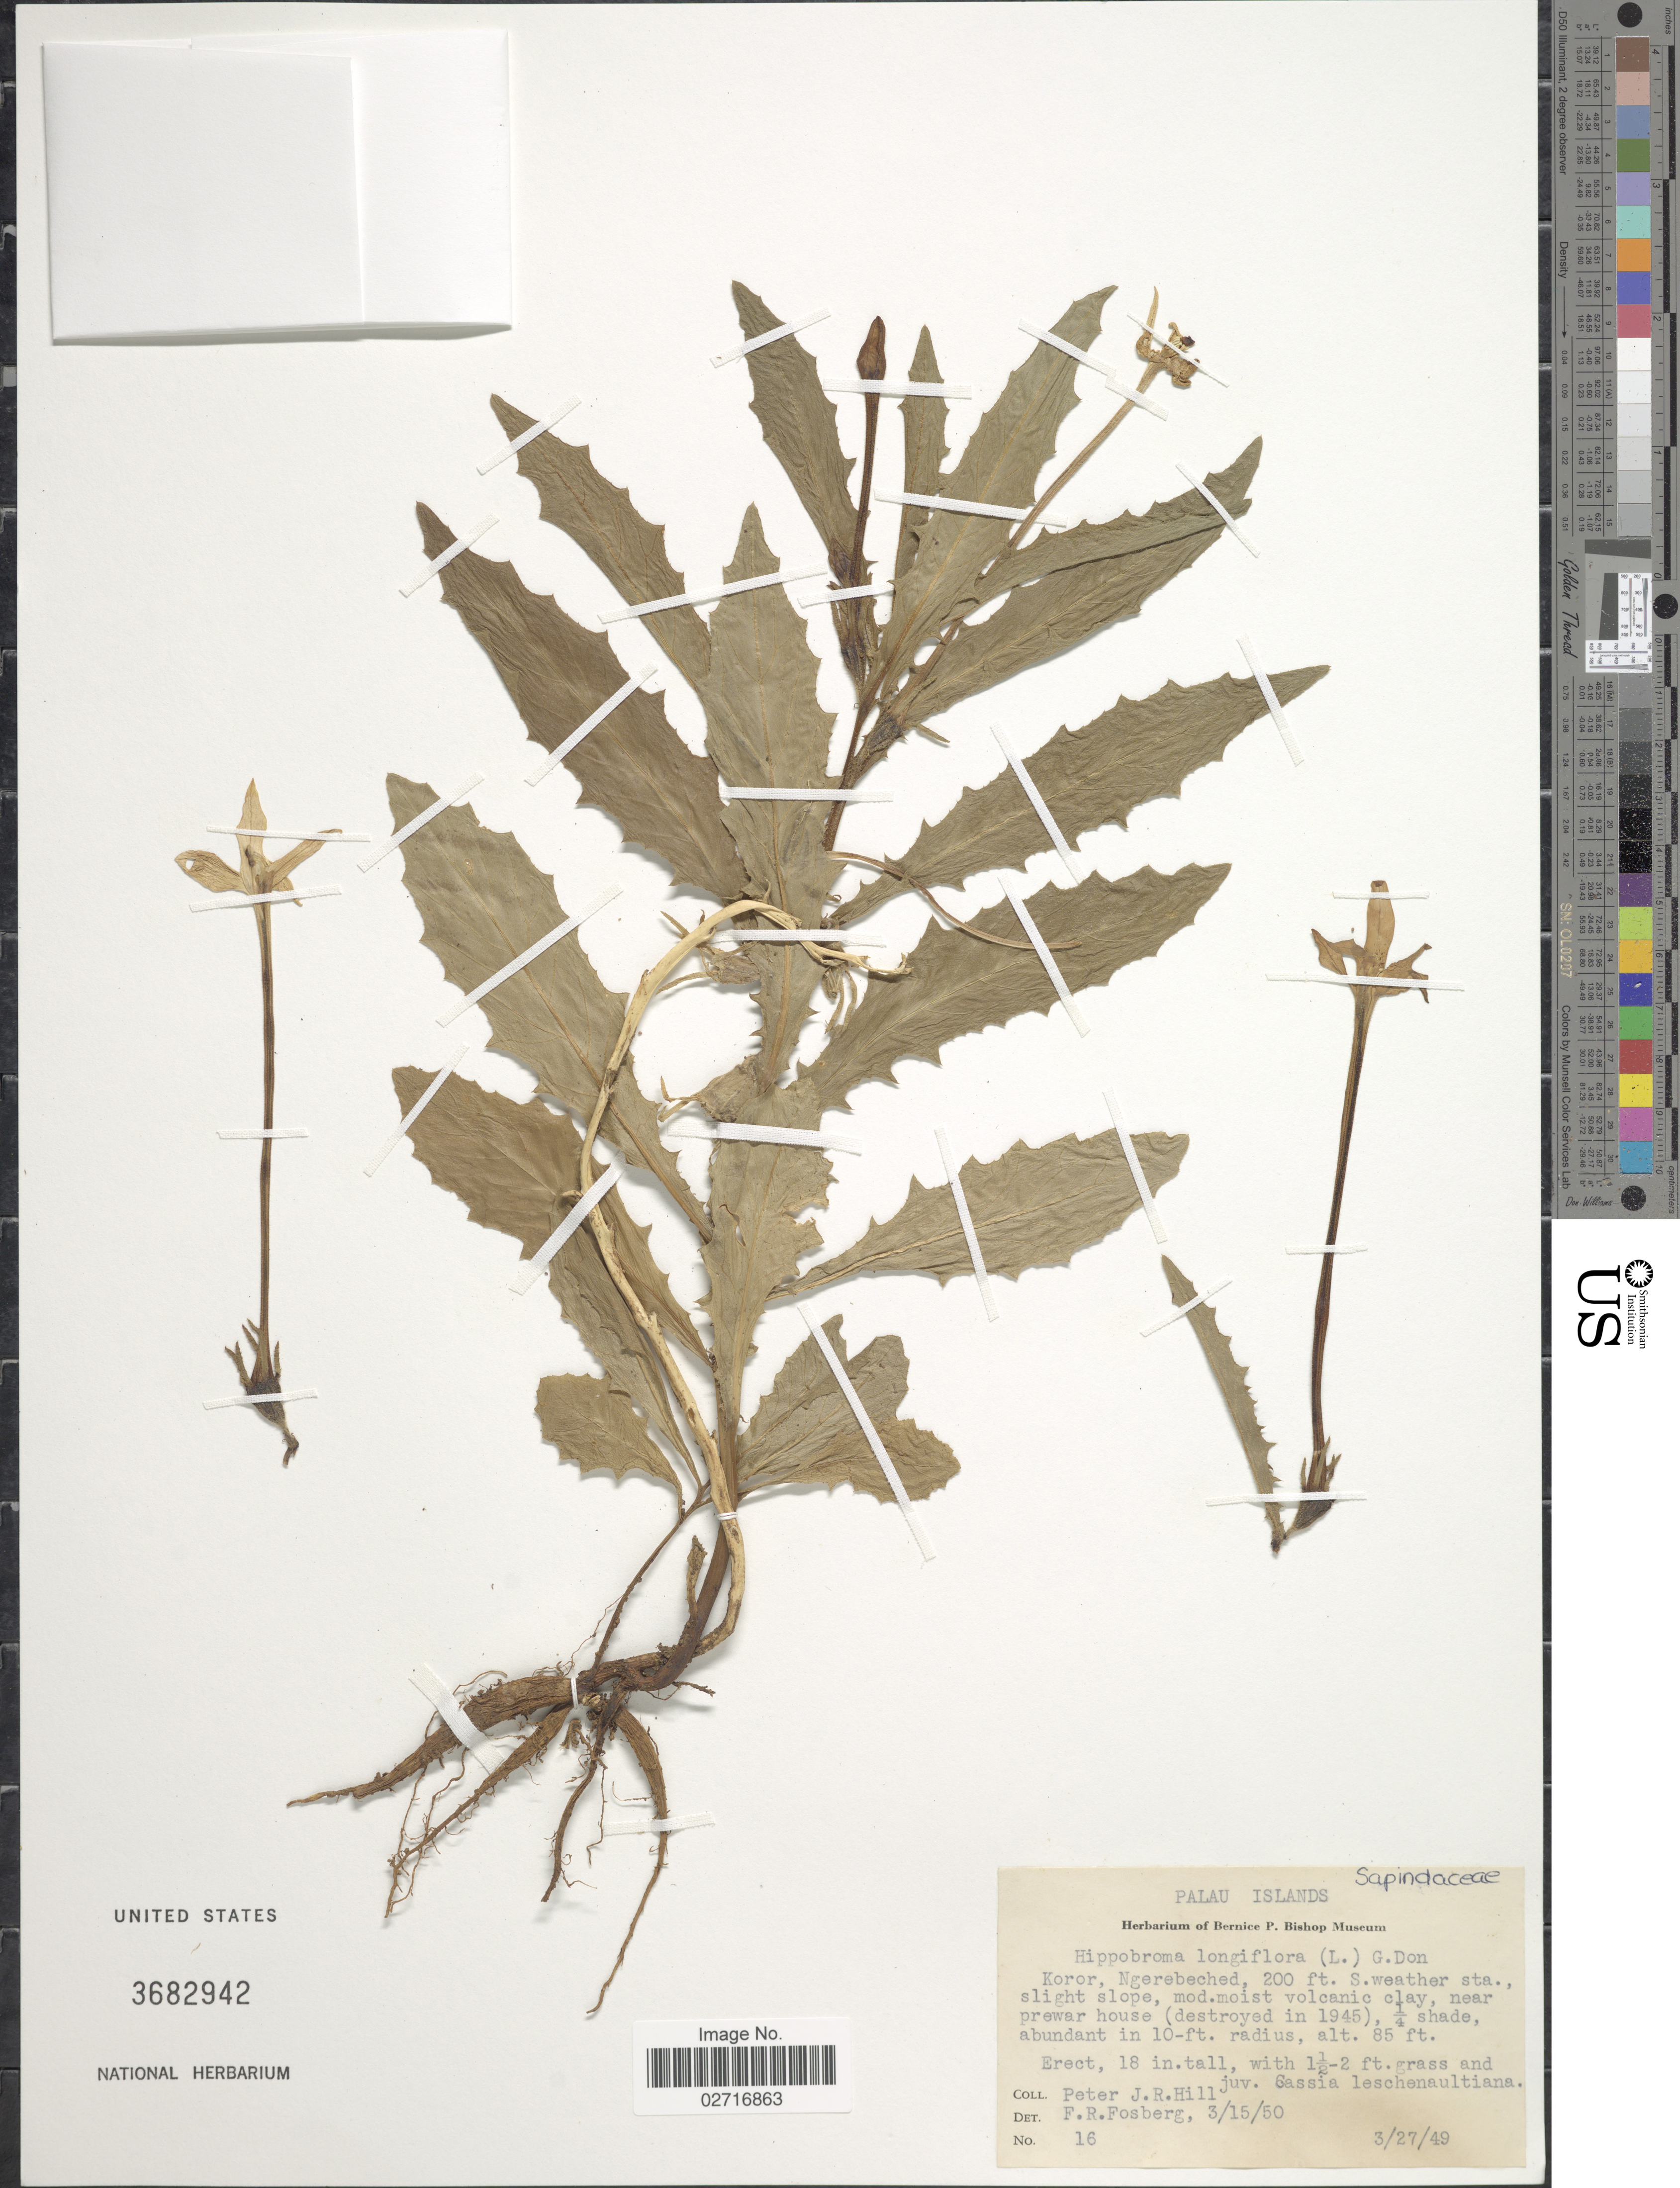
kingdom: Plantae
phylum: Tracheophyta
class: Magnoliopsida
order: Asterales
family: Campanulaceae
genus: Hippobroma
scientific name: Hippobroma longiflora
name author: (L.) G. Don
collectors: P. J. R. Hill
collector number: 16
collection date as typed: Transcribed d/m/y: 27/3/49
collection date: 1949-03-27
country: Palau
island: Oreor [Koror]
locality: Palau Islands, Koror, Ngerebeched, 200 ft. S. weather sta., near preware house (destroyed in 1945)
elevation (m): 26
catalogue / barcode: US 3682942